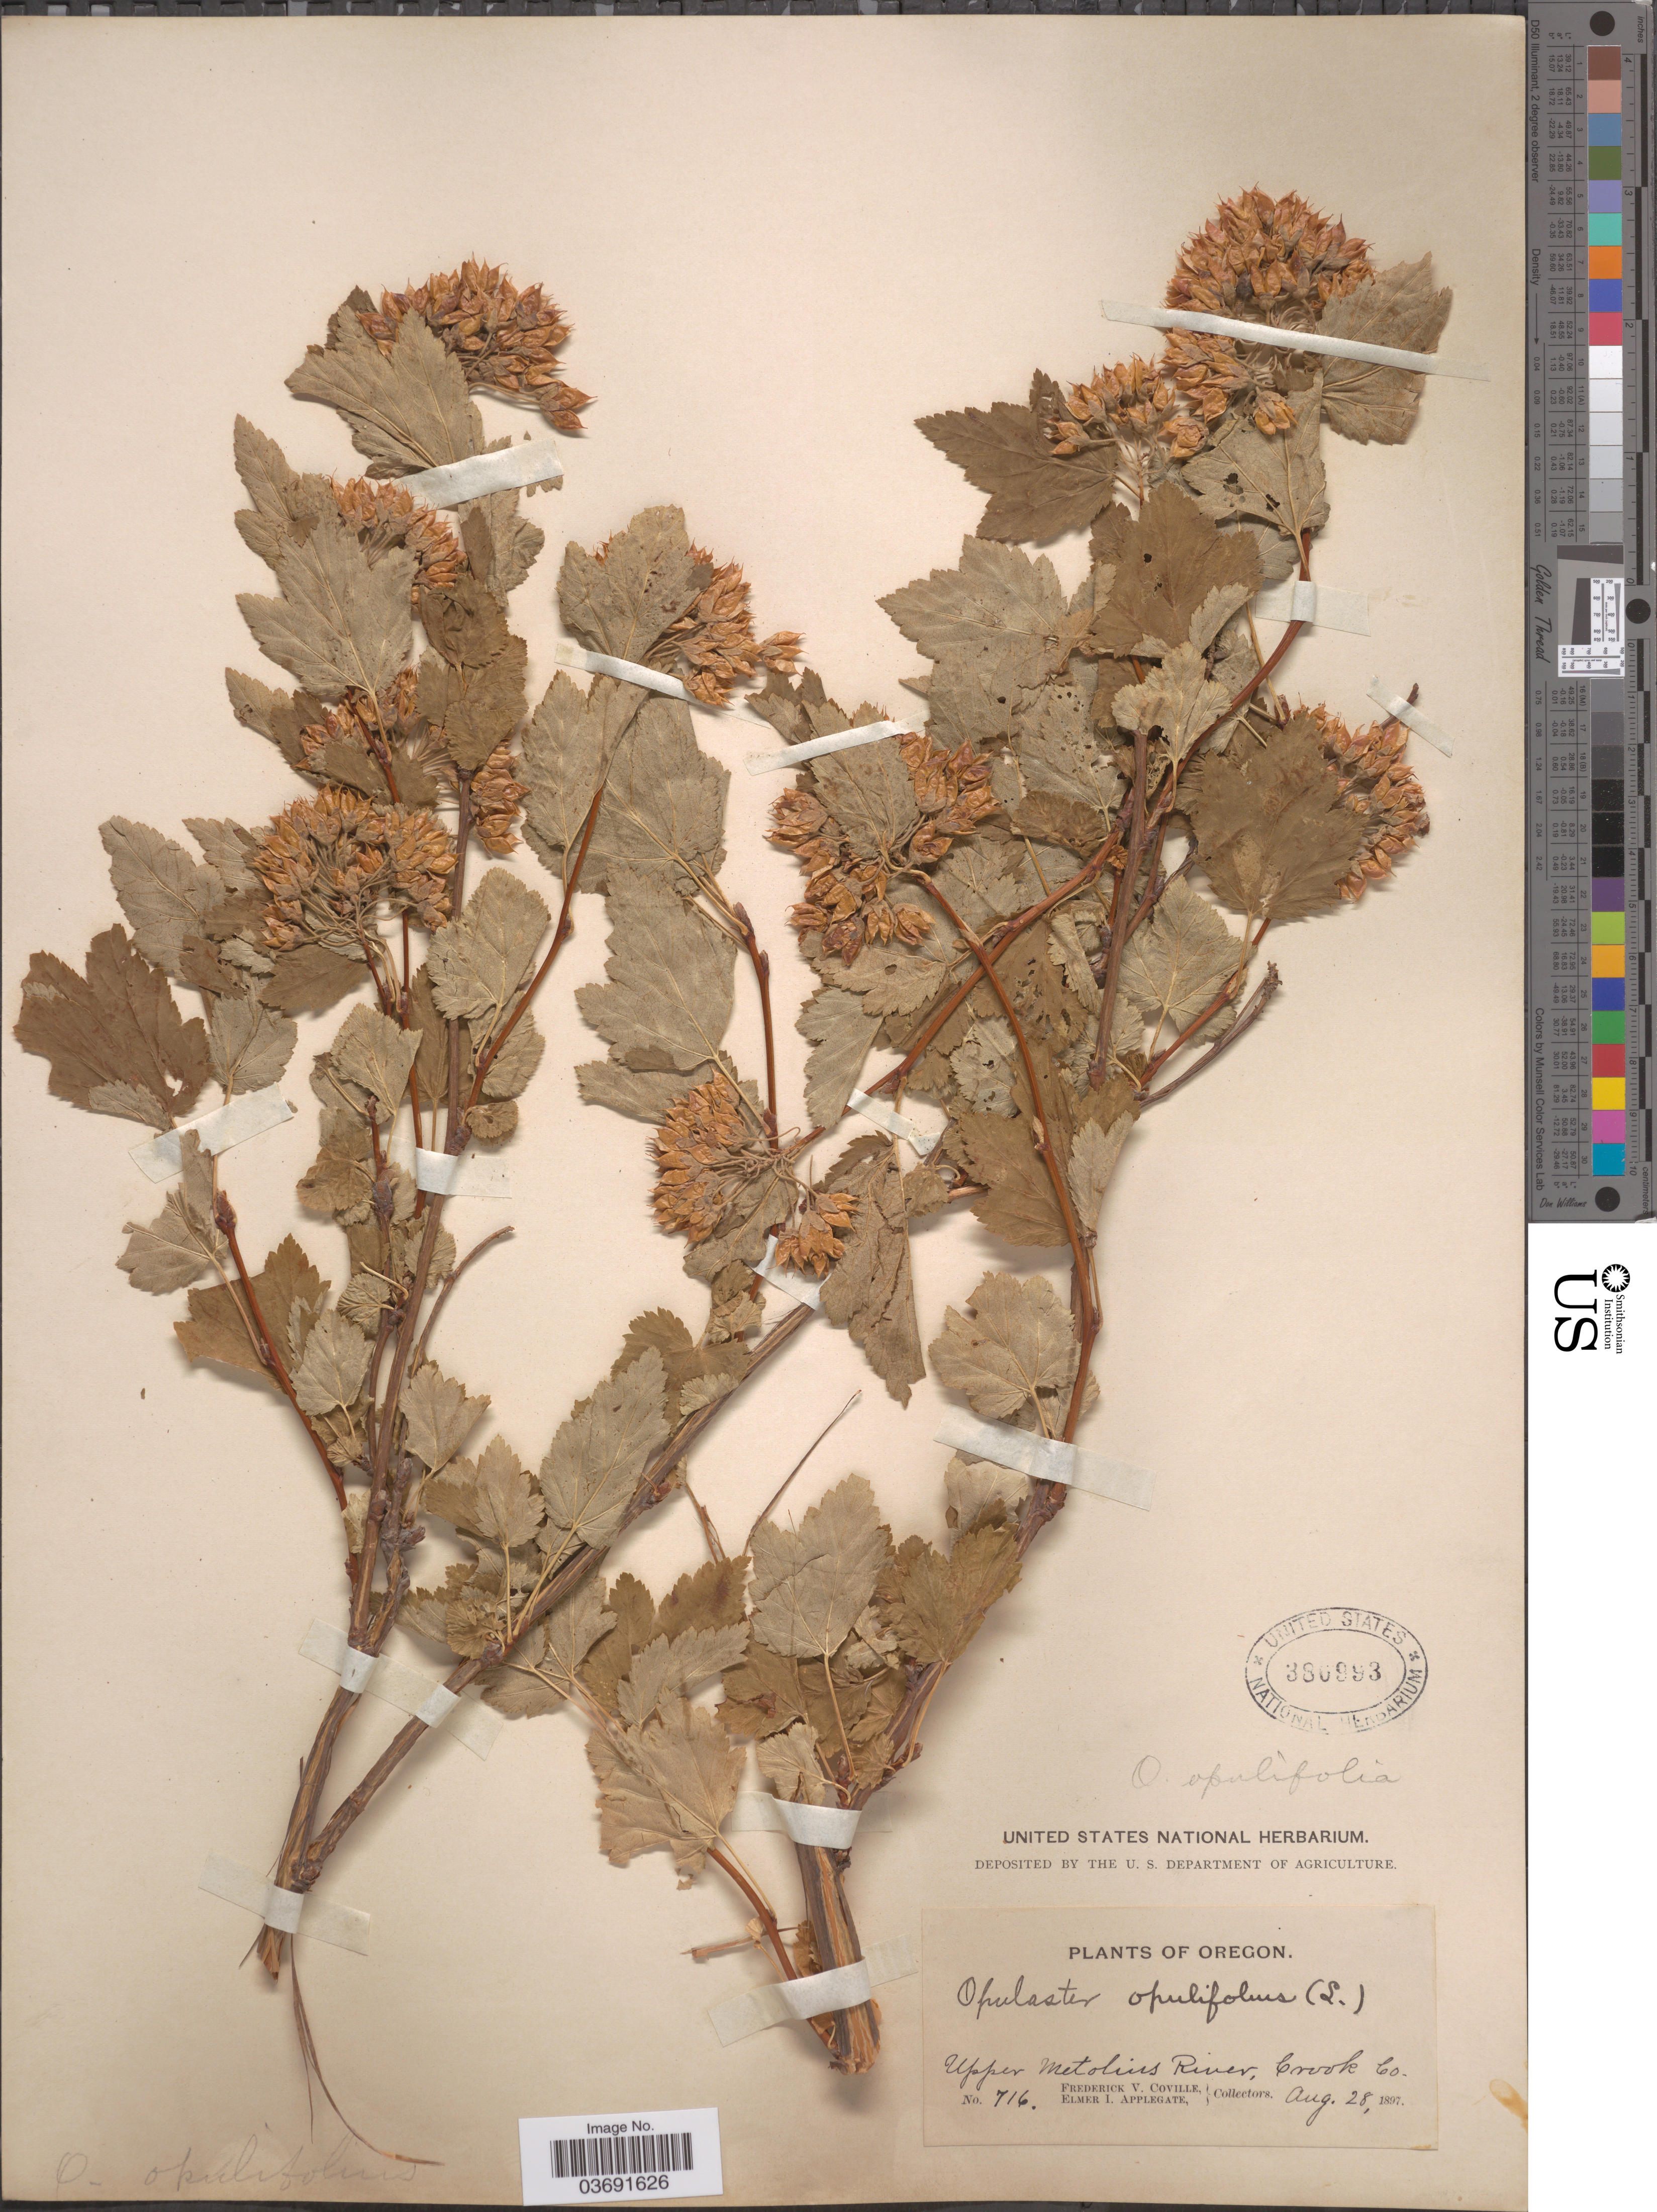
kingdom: Plantae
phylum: Tracheophyta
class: Magnoliopsida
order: Rosales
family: Rosaceae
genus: Physocarpus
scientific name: Physocarpus capitatus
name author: (Pursh) Kuntze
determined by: Strong, Mark T., (BOT), Smithsonian Institution - National Museum of Natural History (UNITED STATES)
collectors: F. V. Coville & E. I. Applegate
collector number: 716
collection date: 1897-08-28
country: United States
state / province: Oregon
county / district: Crook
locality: Upper Metolius River, Crook Co.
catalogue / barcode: US 380993